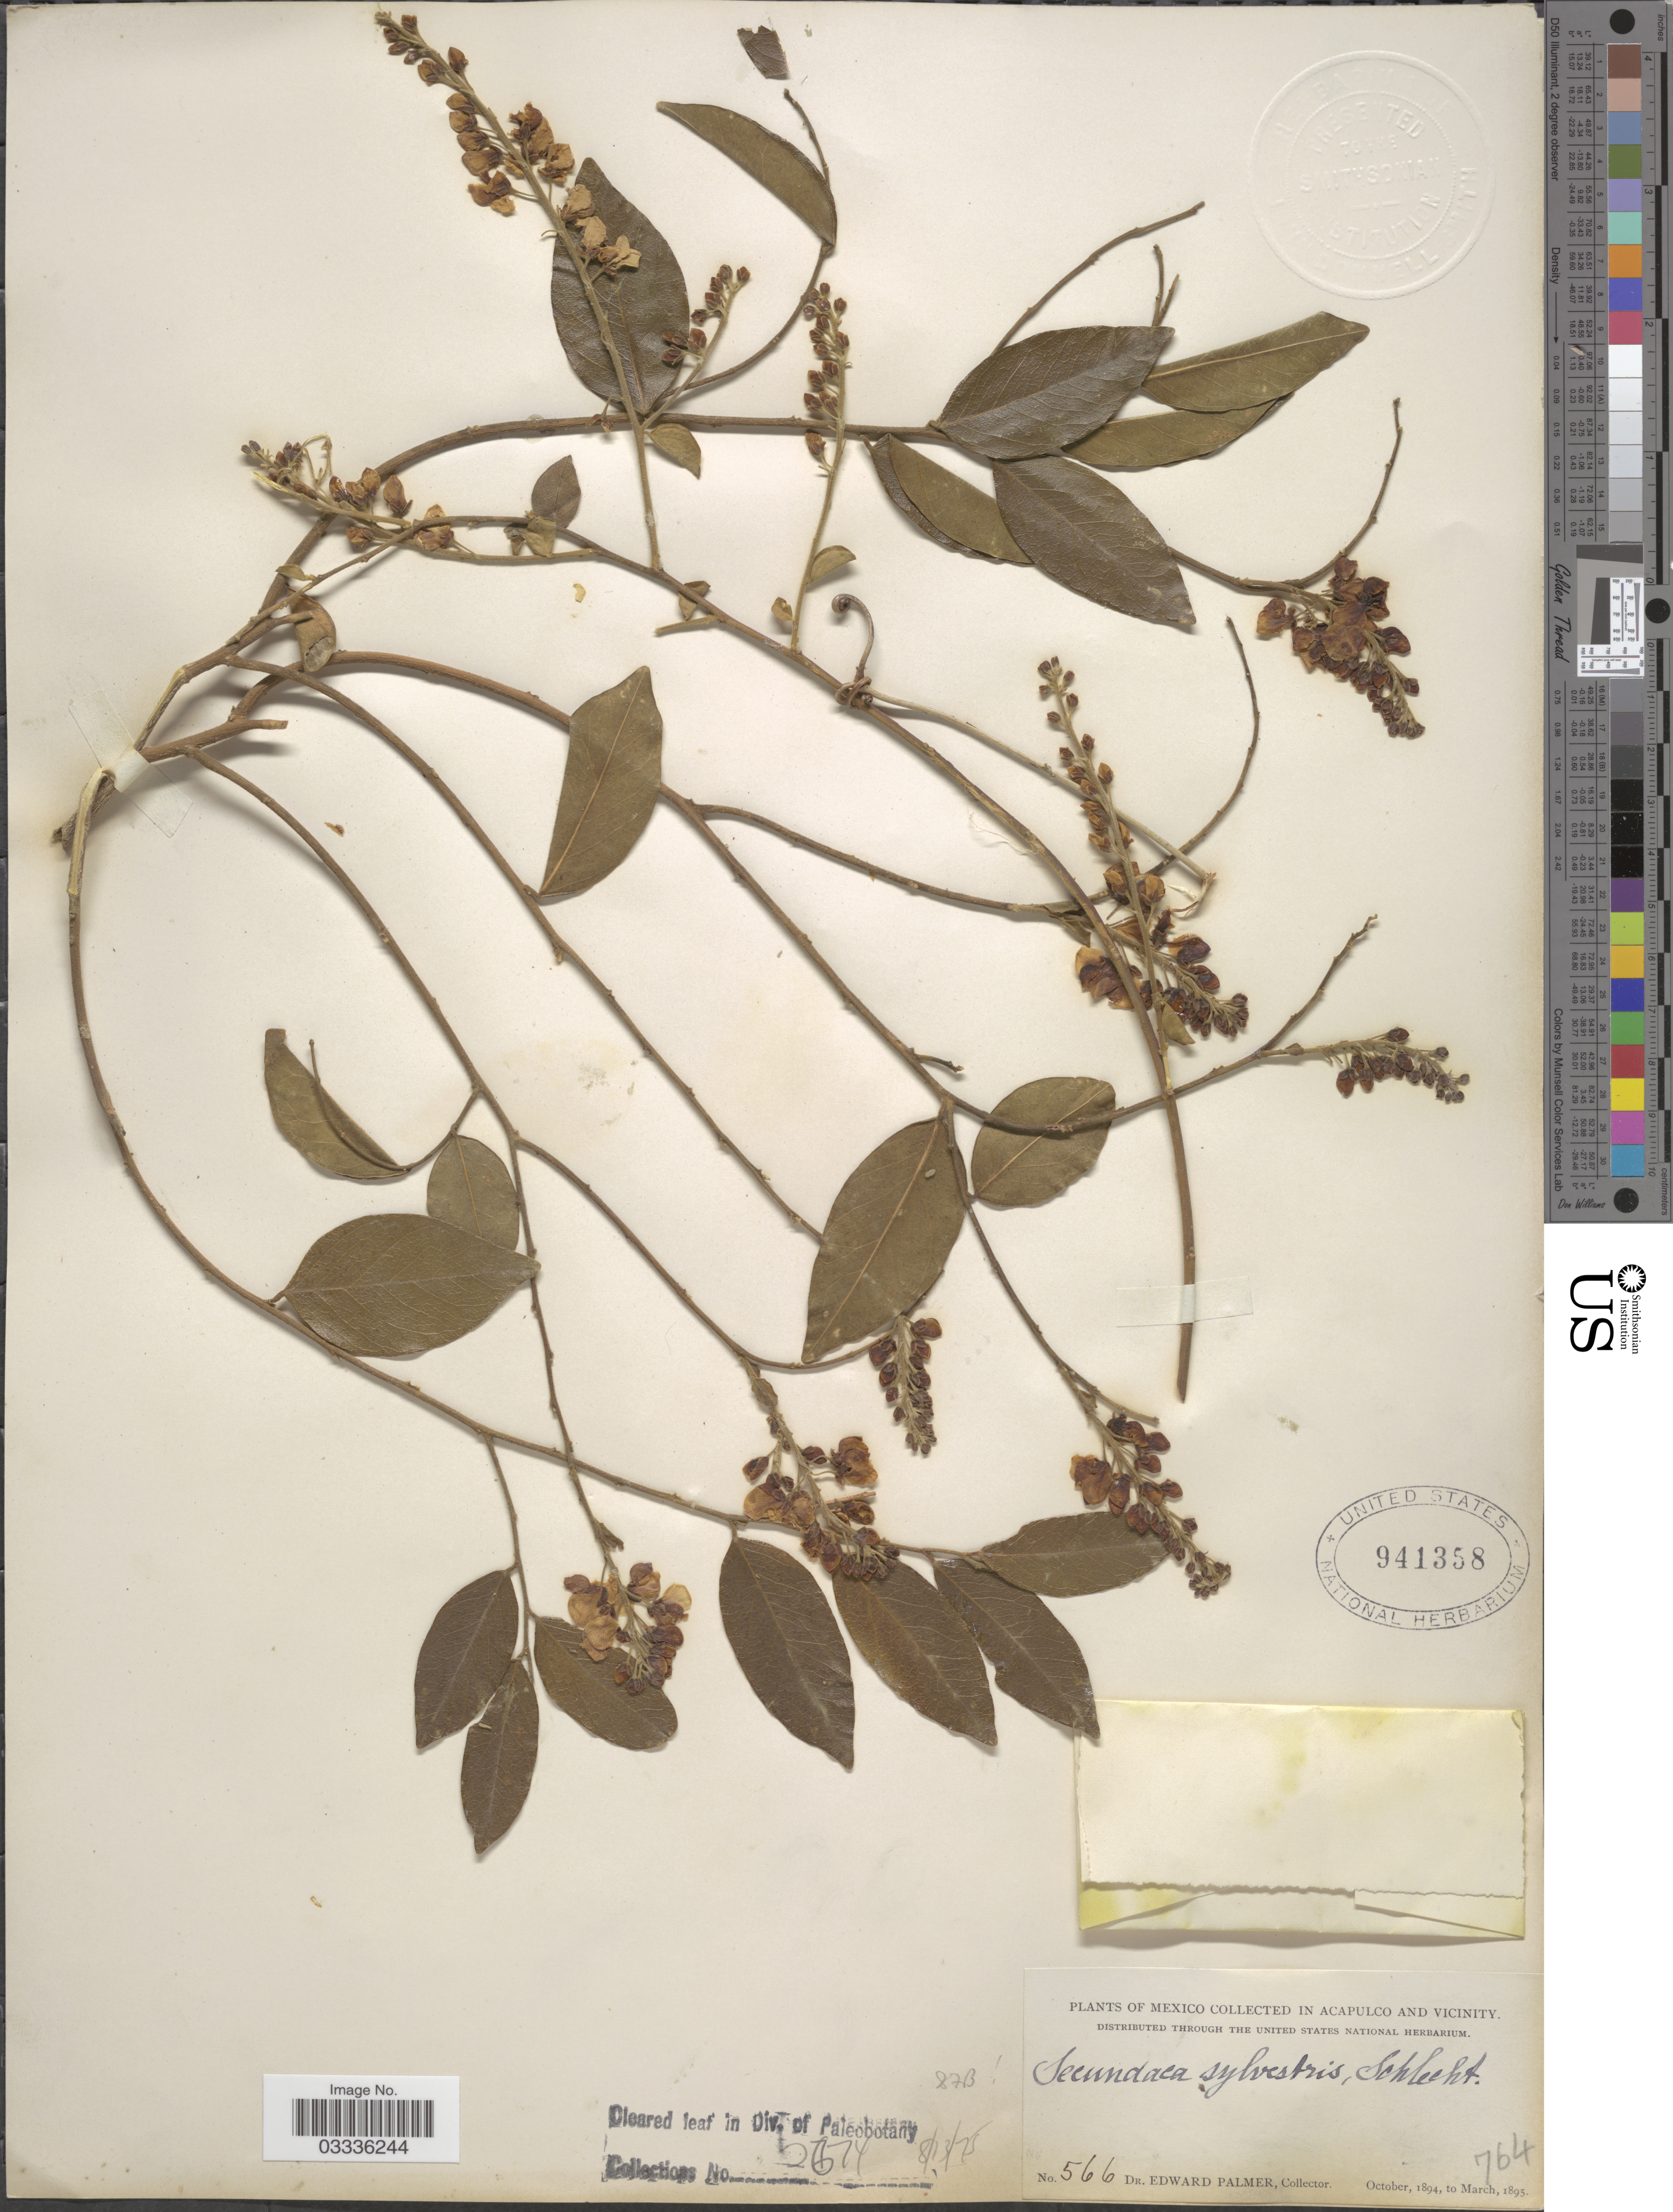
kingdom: Plantae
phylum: Tracheophyta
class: Magnoliopsida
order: Fabales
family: Polygalaceae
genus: Securidaca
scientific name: Securidaca sylvestris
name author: Schltdl.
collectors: E. Palmer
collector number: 566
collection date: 1894-10/1895-03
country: Mexico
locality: In Acapulco and vicinity.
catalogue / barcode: US 941358